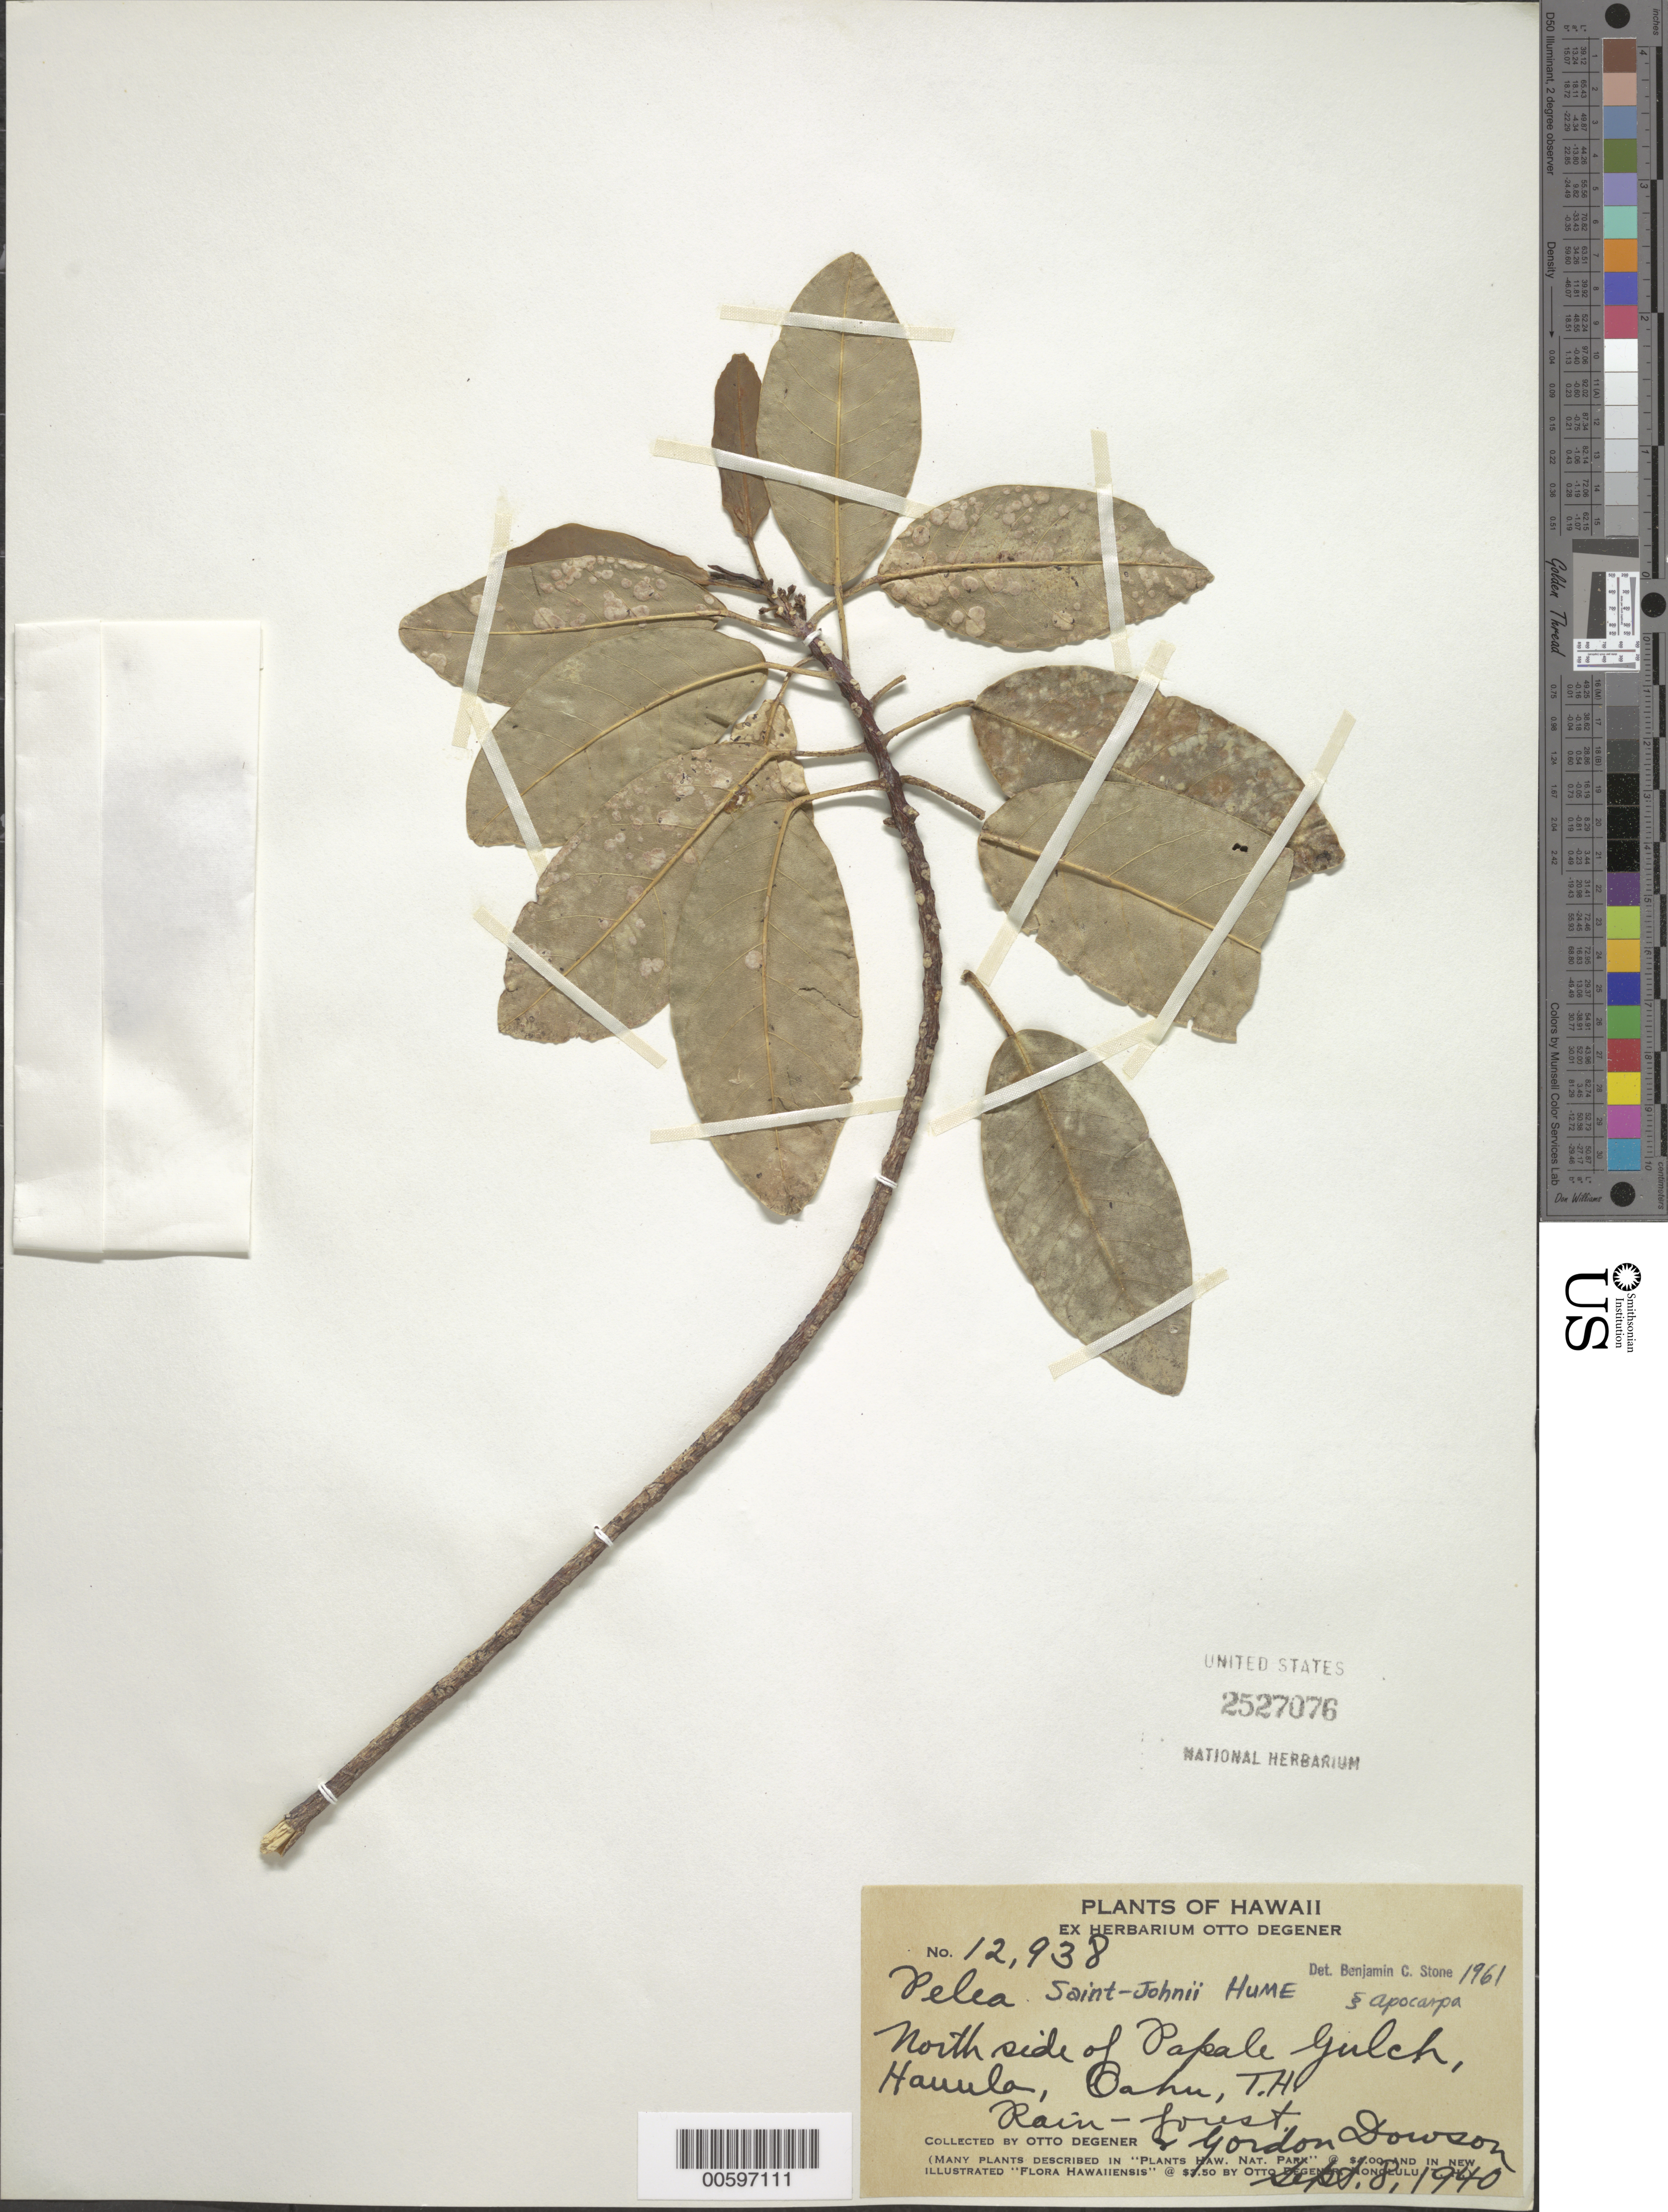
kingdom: Plantae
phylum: Tracheophyta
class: Magnoliopsida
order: Sapindales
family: Rutaceae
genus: Melicope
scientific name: Melicope saint-johnii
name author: (E.P. Hume) T.G. Hartley & B.C. Stone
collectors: O. Degener & G. Dowson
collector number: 12938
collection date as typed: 8 Sep 1940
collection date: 1940-09-08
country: United States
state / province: Hawaii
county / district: Honolulu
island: Oahu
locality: N side of Papale Gulch, Hauula.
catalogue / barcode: US 2527076